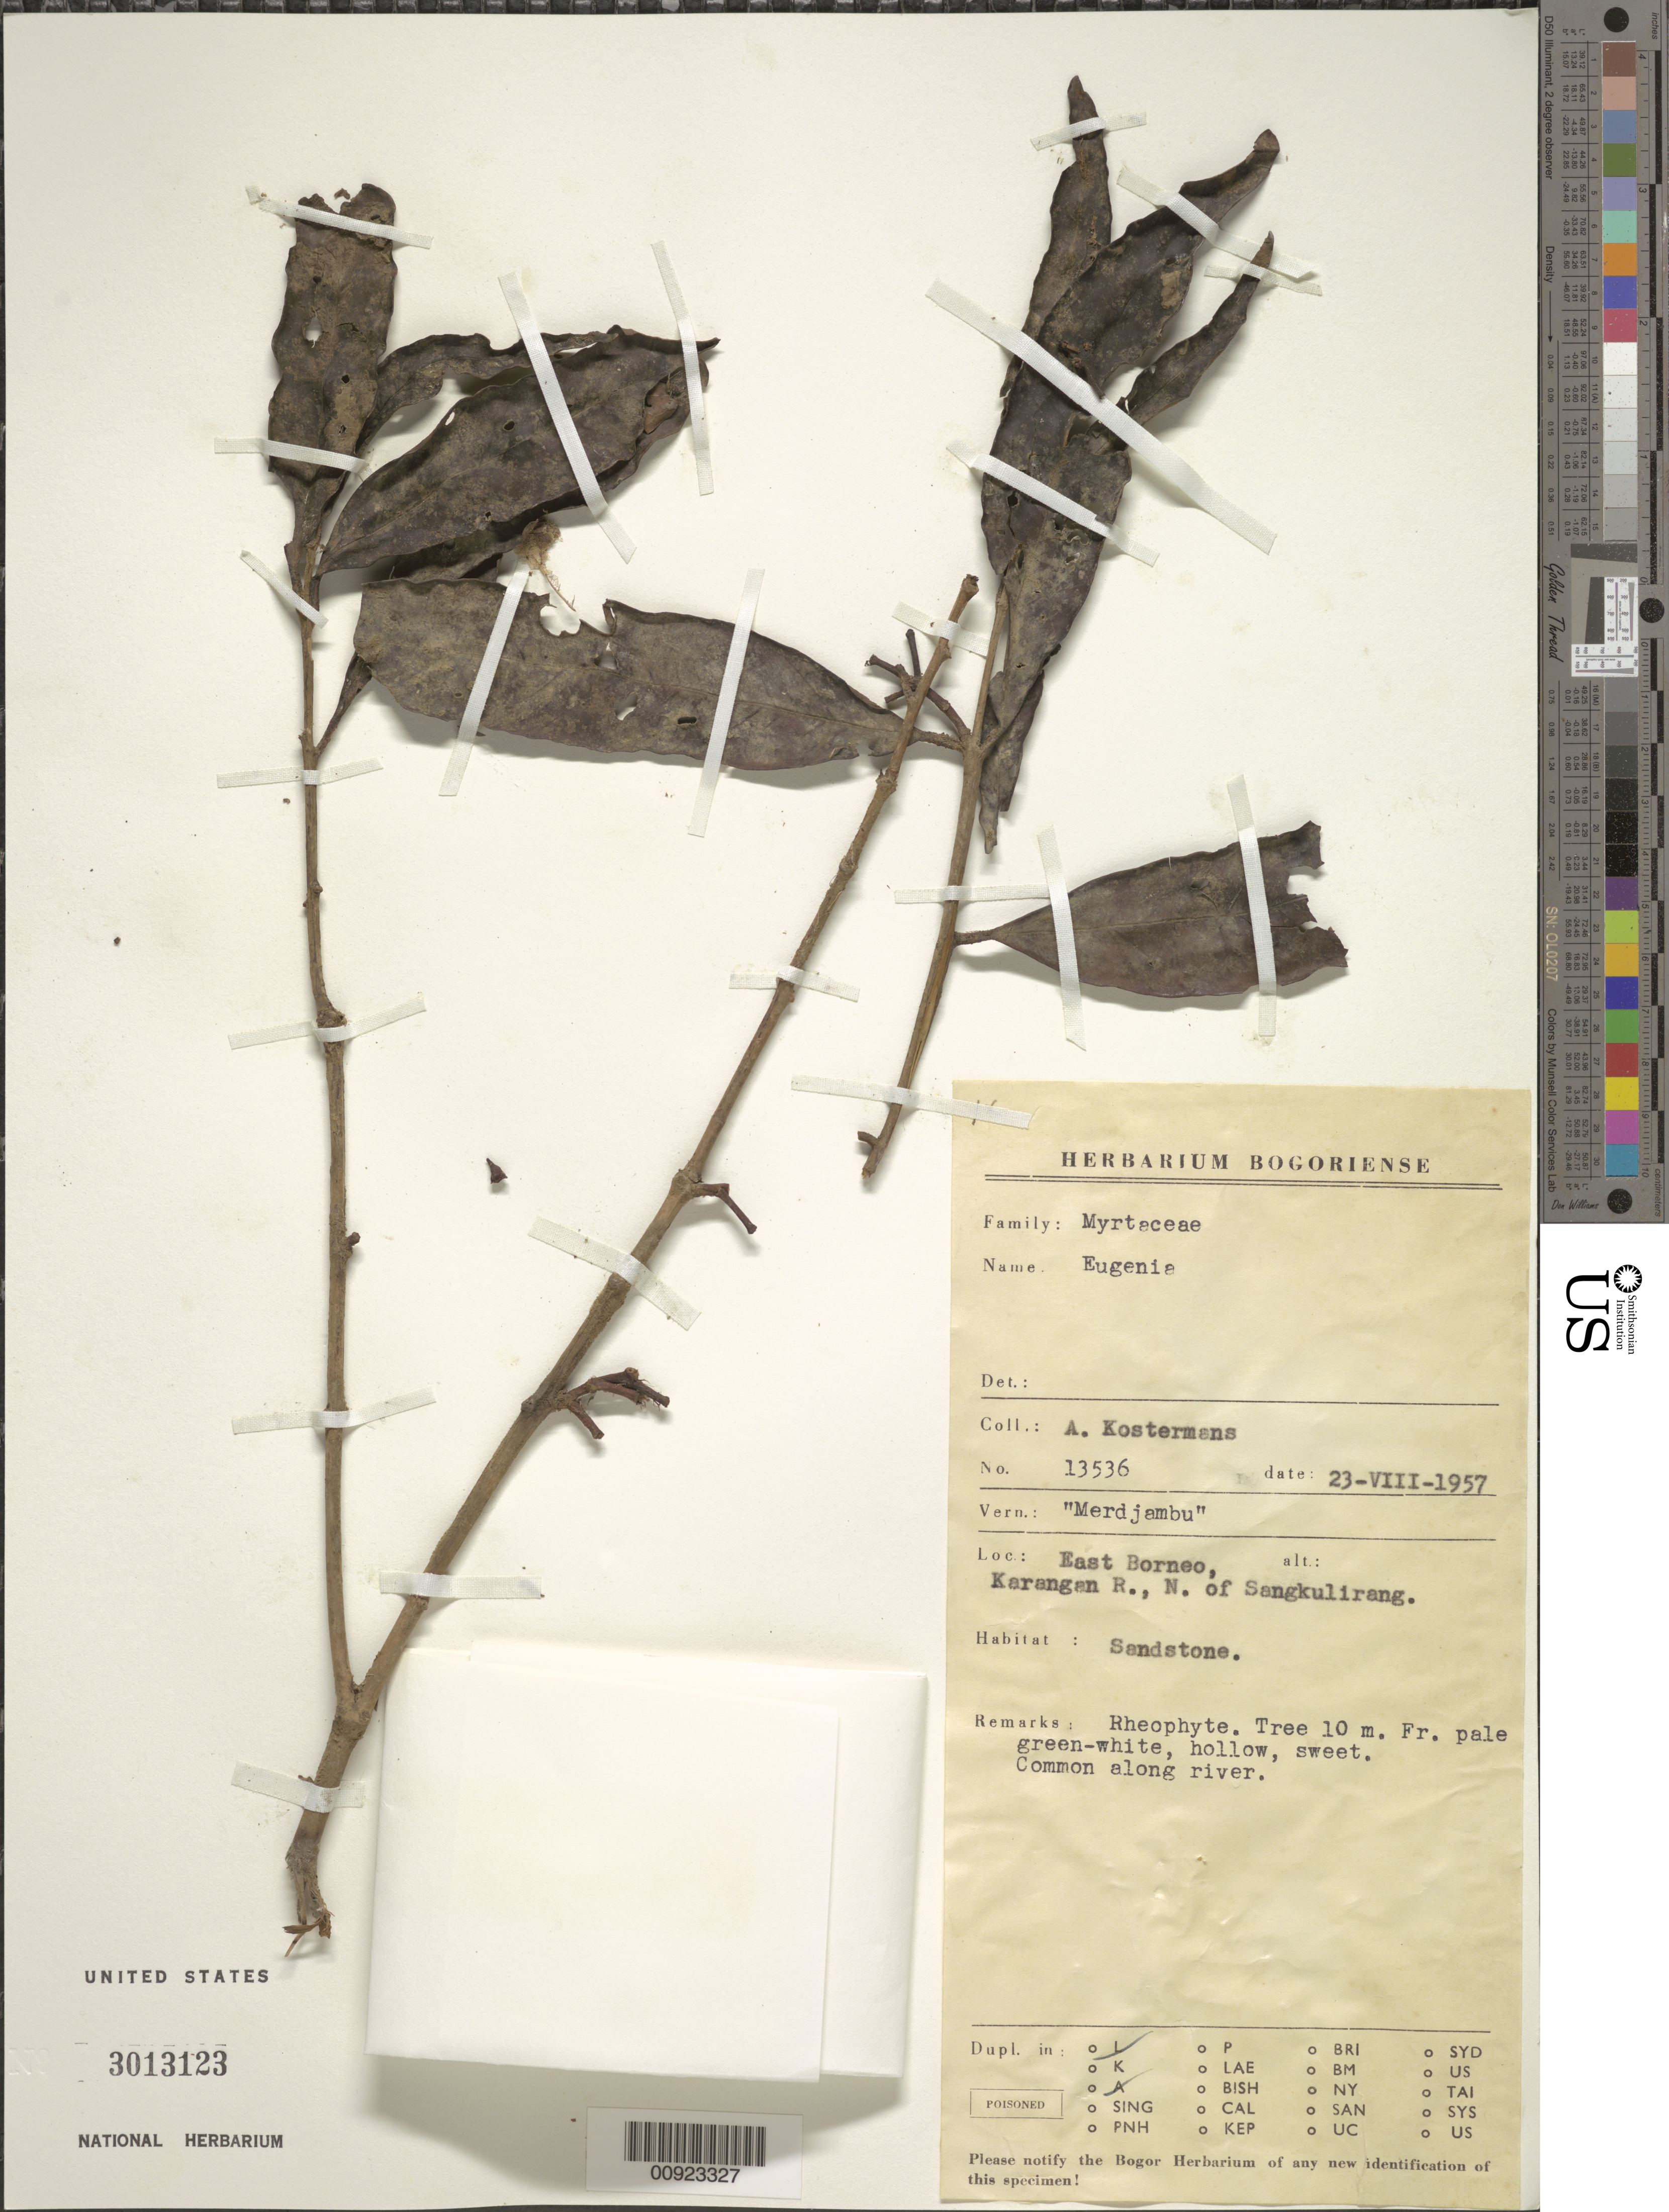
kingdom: Plantae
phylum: Tracheophyta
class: Magnoliopsida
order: Myrtales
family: Myrtaceae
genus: Syzygium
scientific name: Syzygium medium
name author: (Korth.) Merr. & L.M. Perry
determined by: Meijer, W.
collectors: A. J. G. Kostermans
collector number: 13536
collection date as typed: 23 Aug 1957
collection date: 1957-08-23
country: Indonesia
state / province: Kalimantan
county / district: Kalimantan Barat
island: Borneo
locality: East Borneo, Karangan River, N. of Sangkulirang.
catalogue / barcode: US 3013123